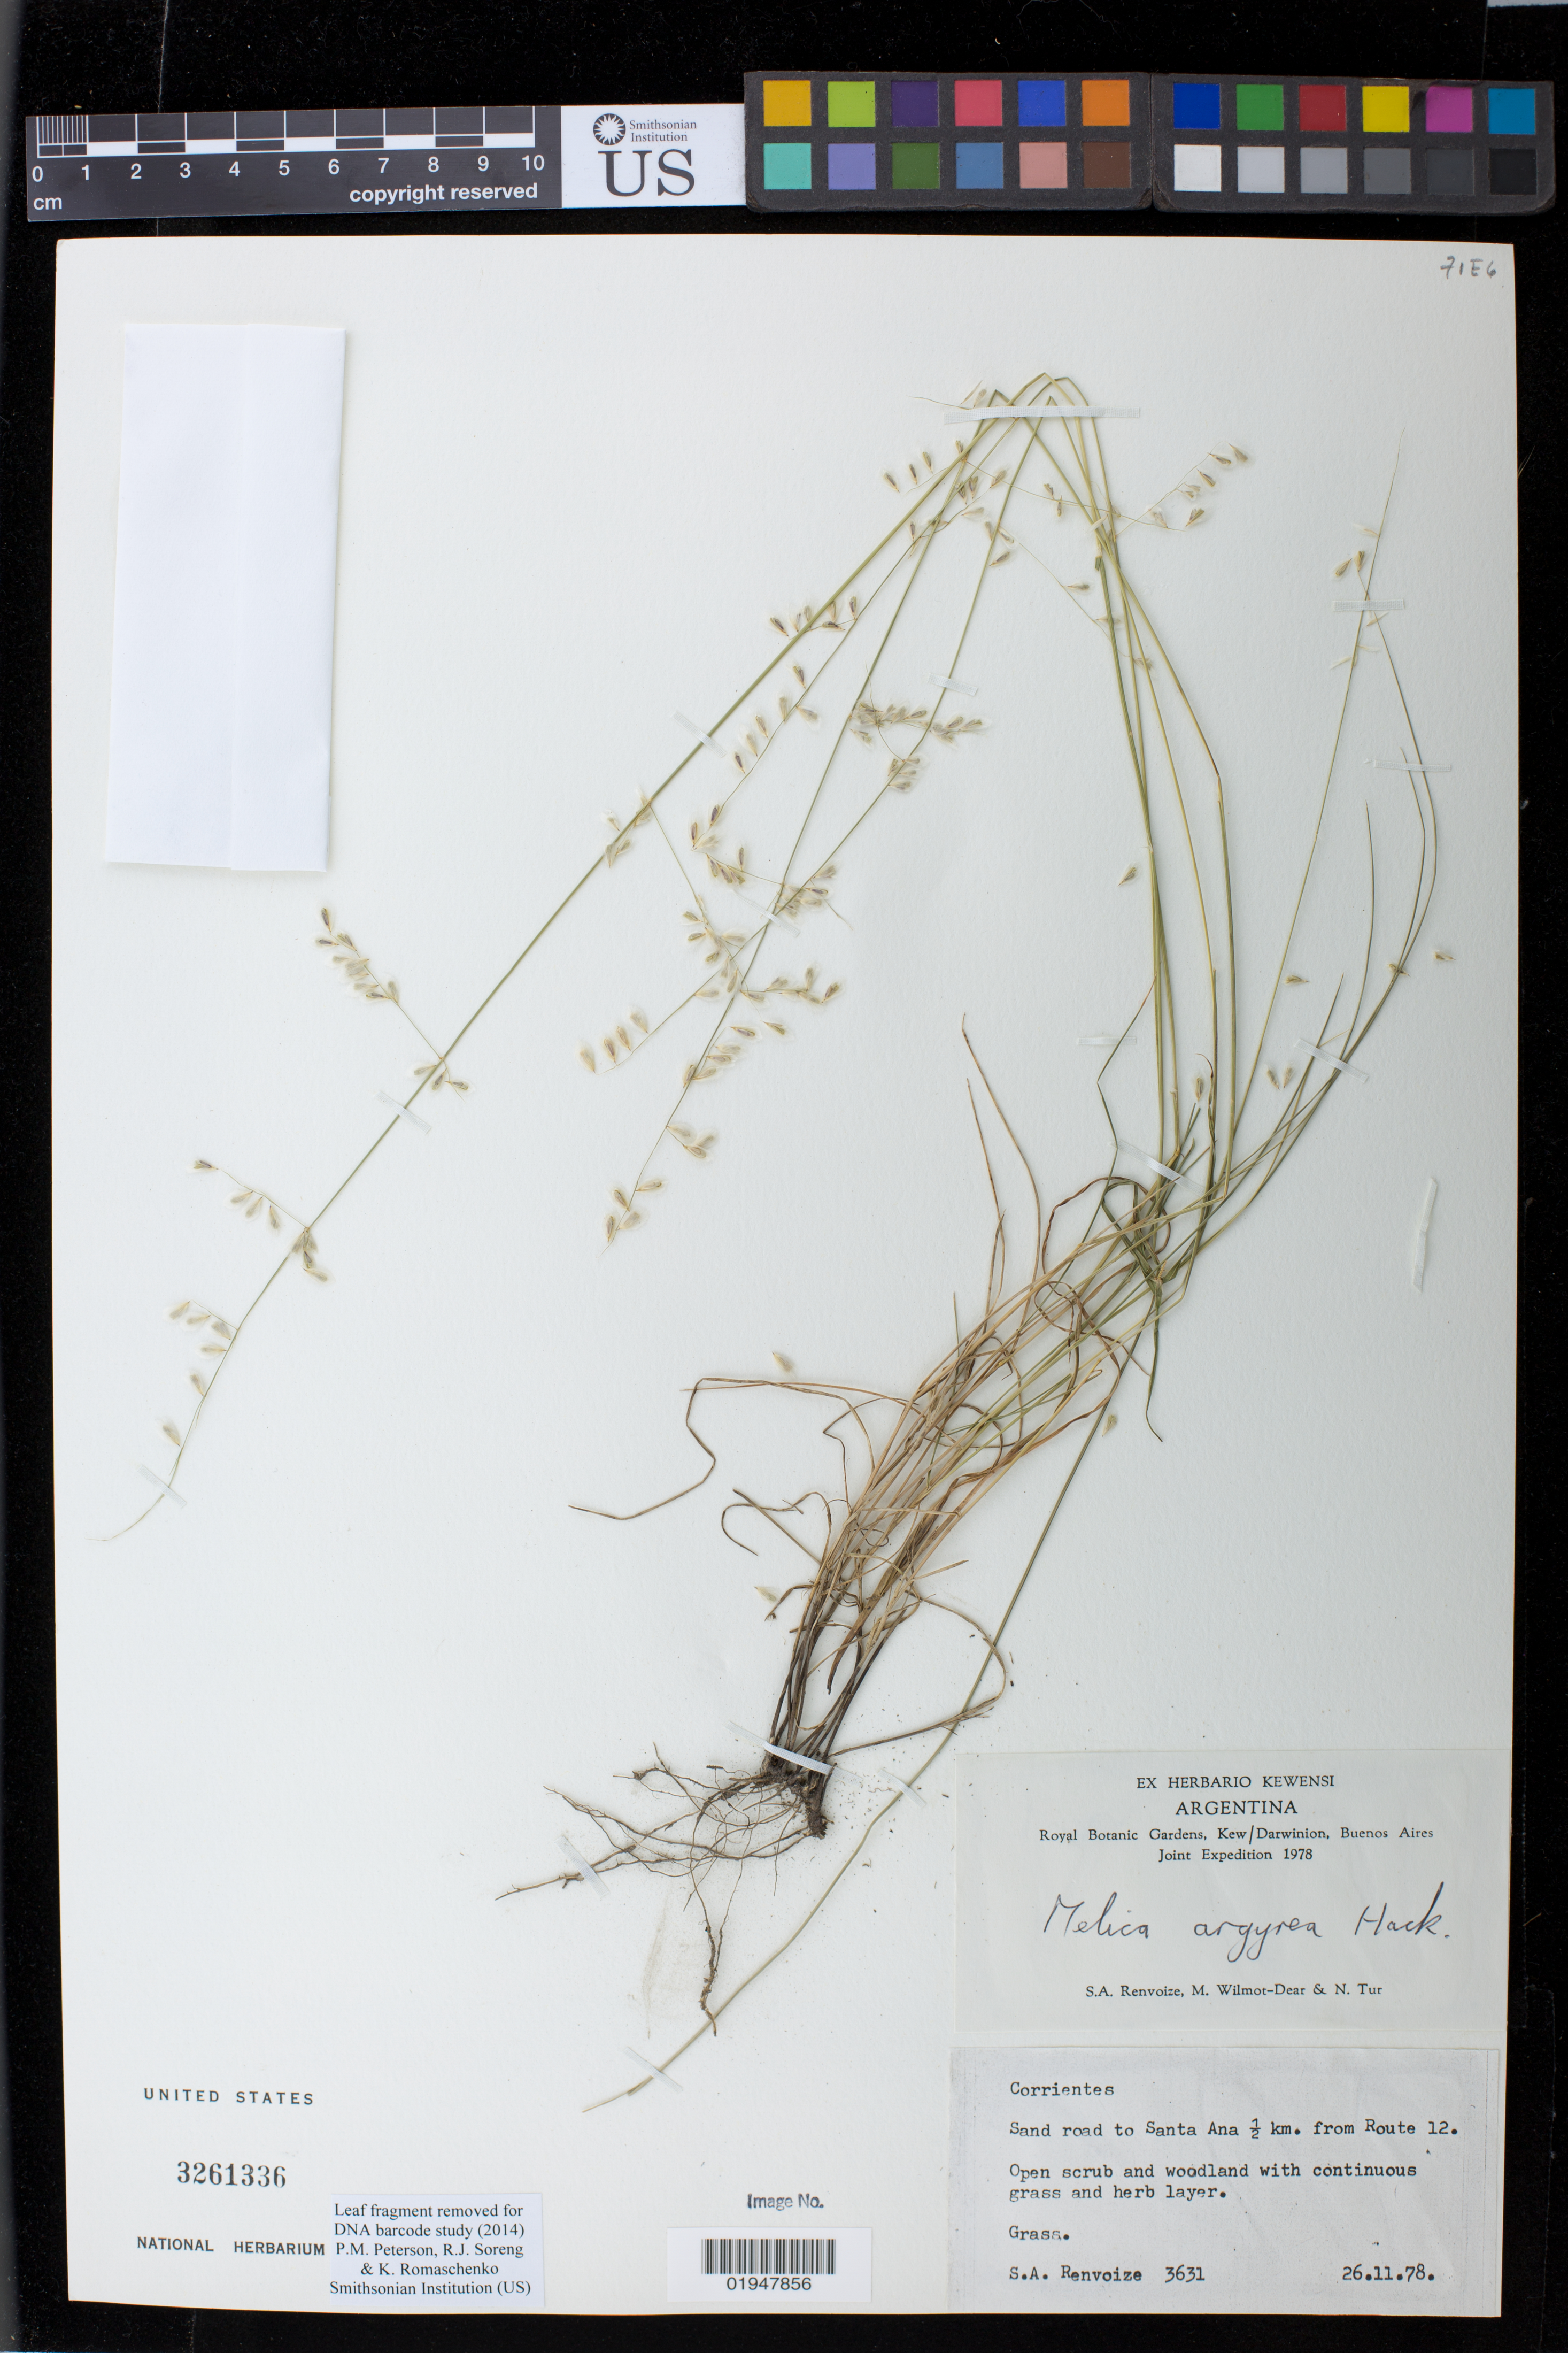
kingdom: Plantae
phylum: Tracheophyta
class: Liliopsida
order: Poales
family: Poaceae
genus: Melica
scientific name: Melica argyrea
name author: Hack. ex Stuck.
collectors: S. A. Renvoize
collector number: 3631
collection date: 1978-11-26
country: Argentina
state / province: Corrientes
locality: Corrientes. Road to Santa Ana 1/2 km. from Route 12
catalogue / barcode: US 3261336